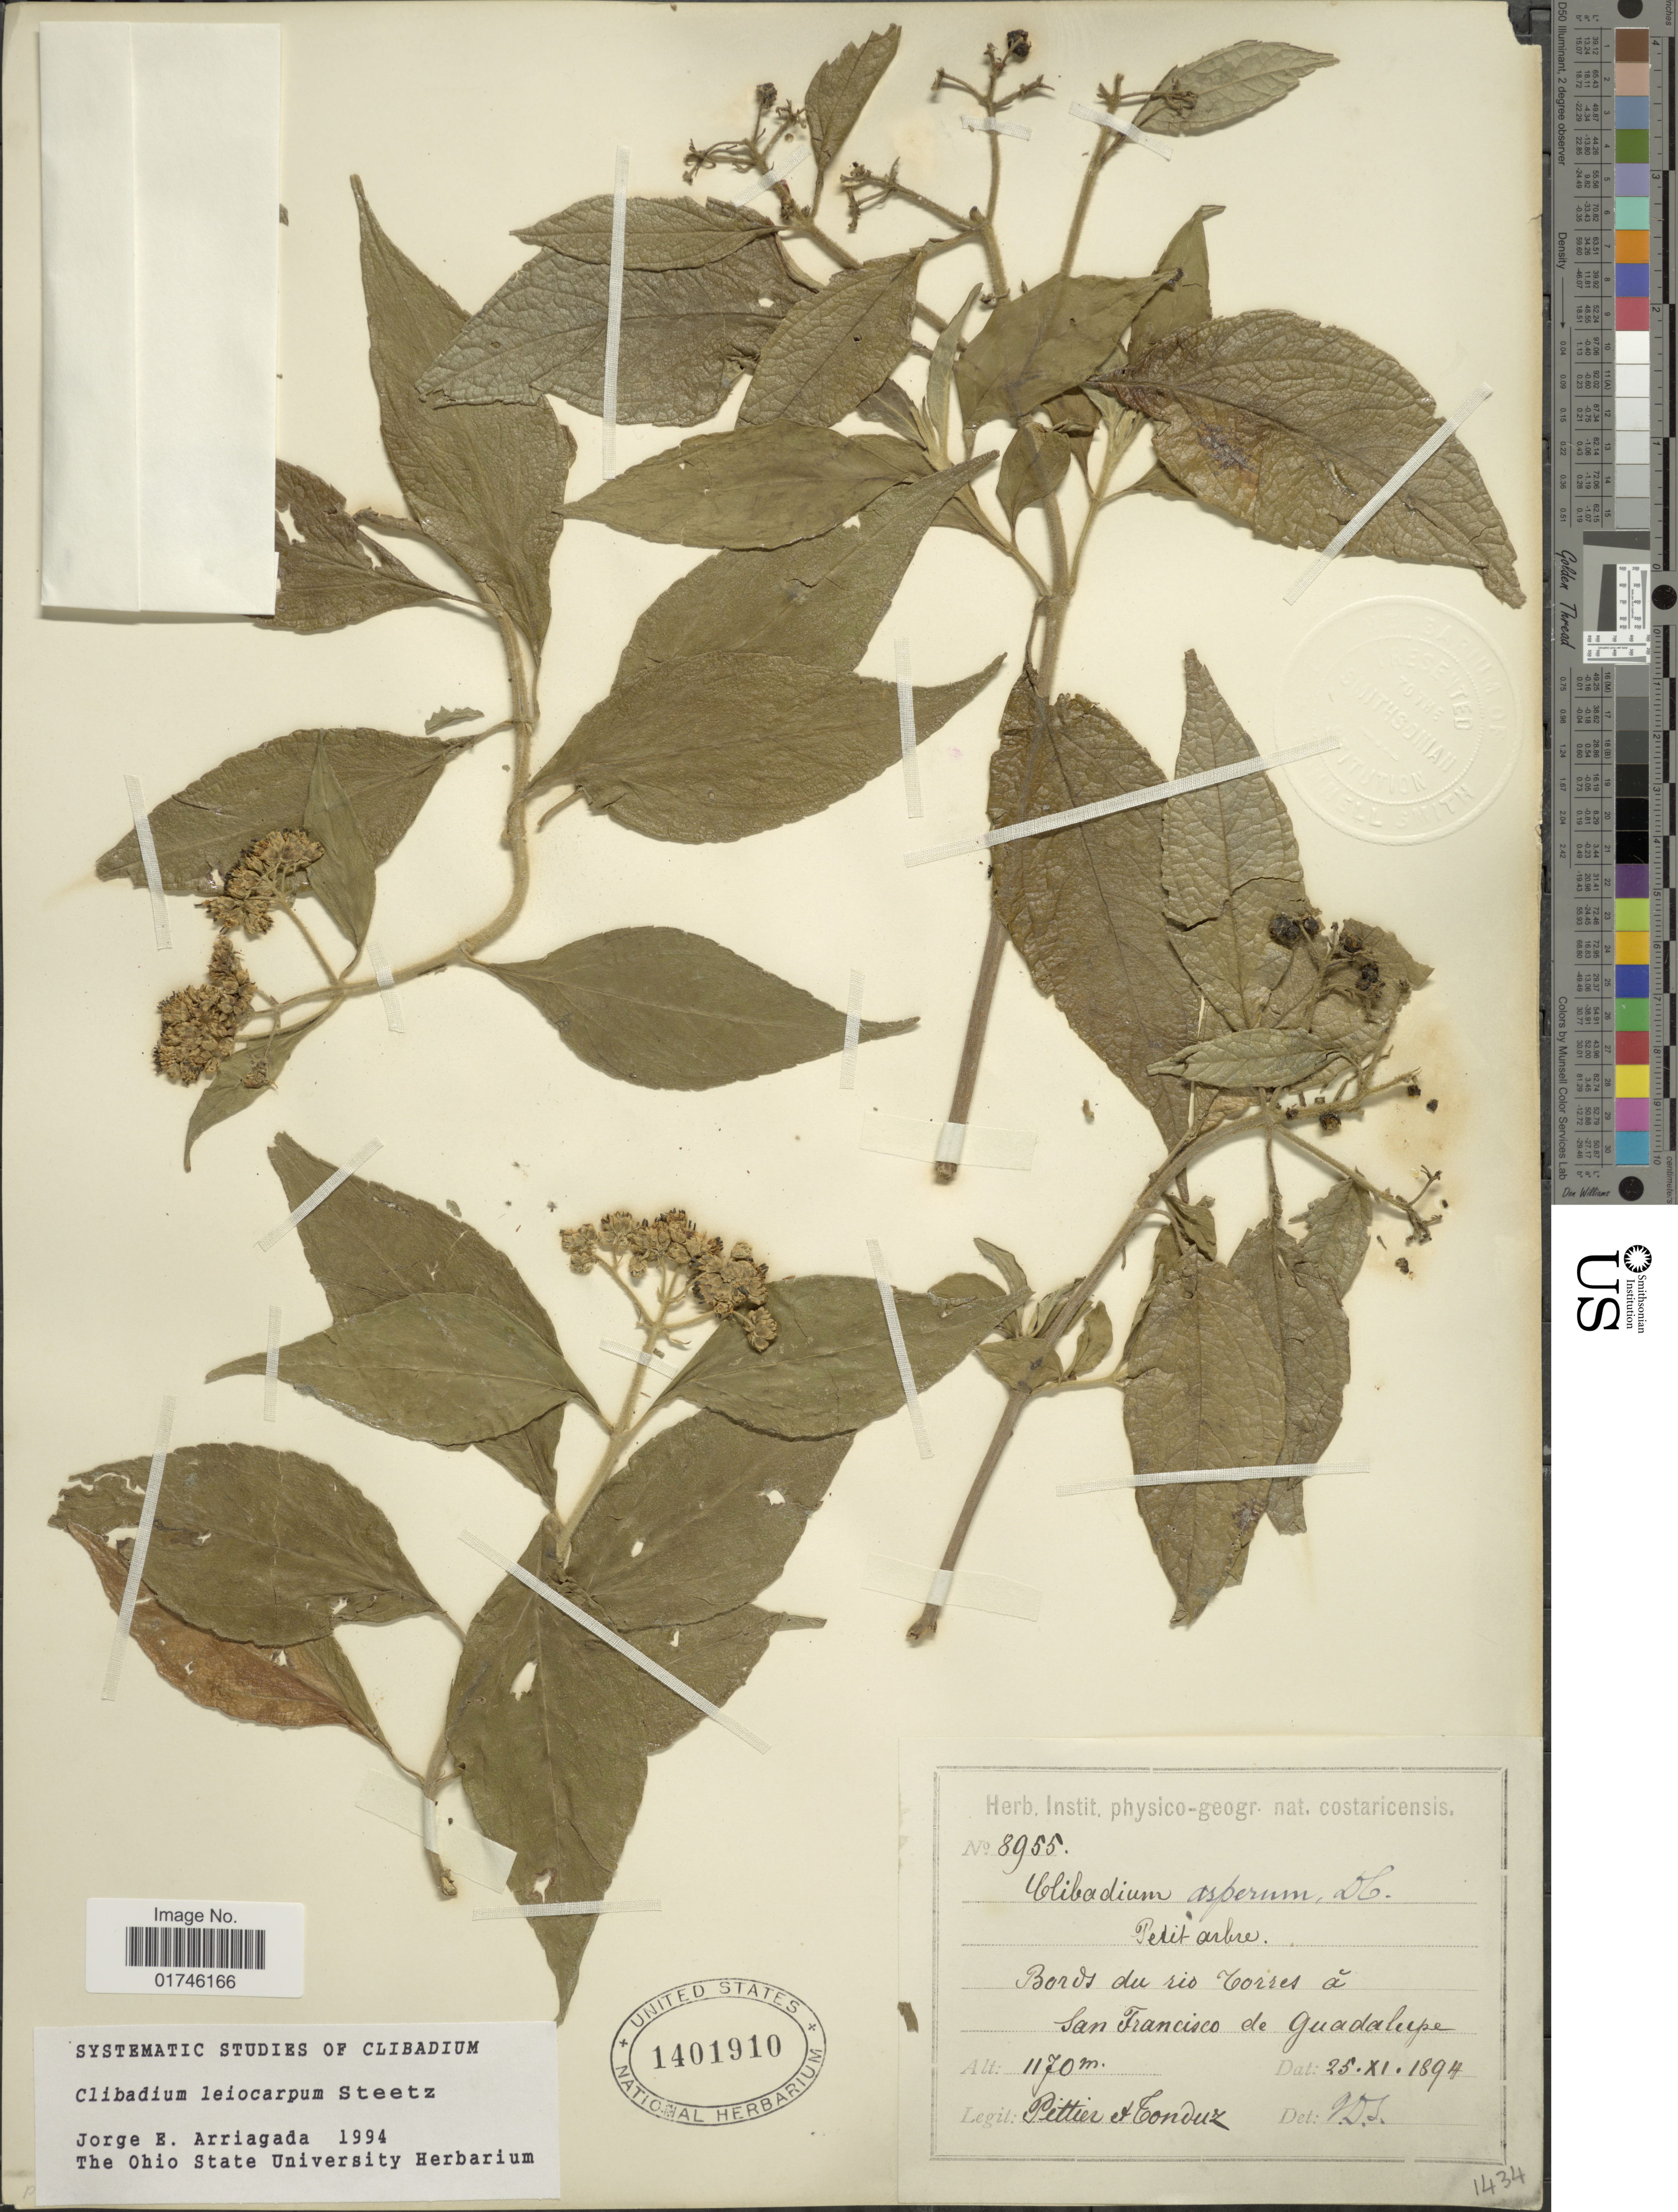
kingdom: Plantae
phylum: Tracheophyta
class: Magnoliopsida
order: Asterales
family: Asteraceae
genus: Clibadium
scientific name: Clibadium leiocarpum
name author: Steetz in Seem.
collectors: Pittier, -- & A. Tonduz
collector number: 8955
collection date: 1894-11-25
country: Costa Rica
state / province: San José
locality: Bords du rio tories a San Francisco de Guadalupe.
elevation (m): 1170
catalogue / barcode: US 1401910